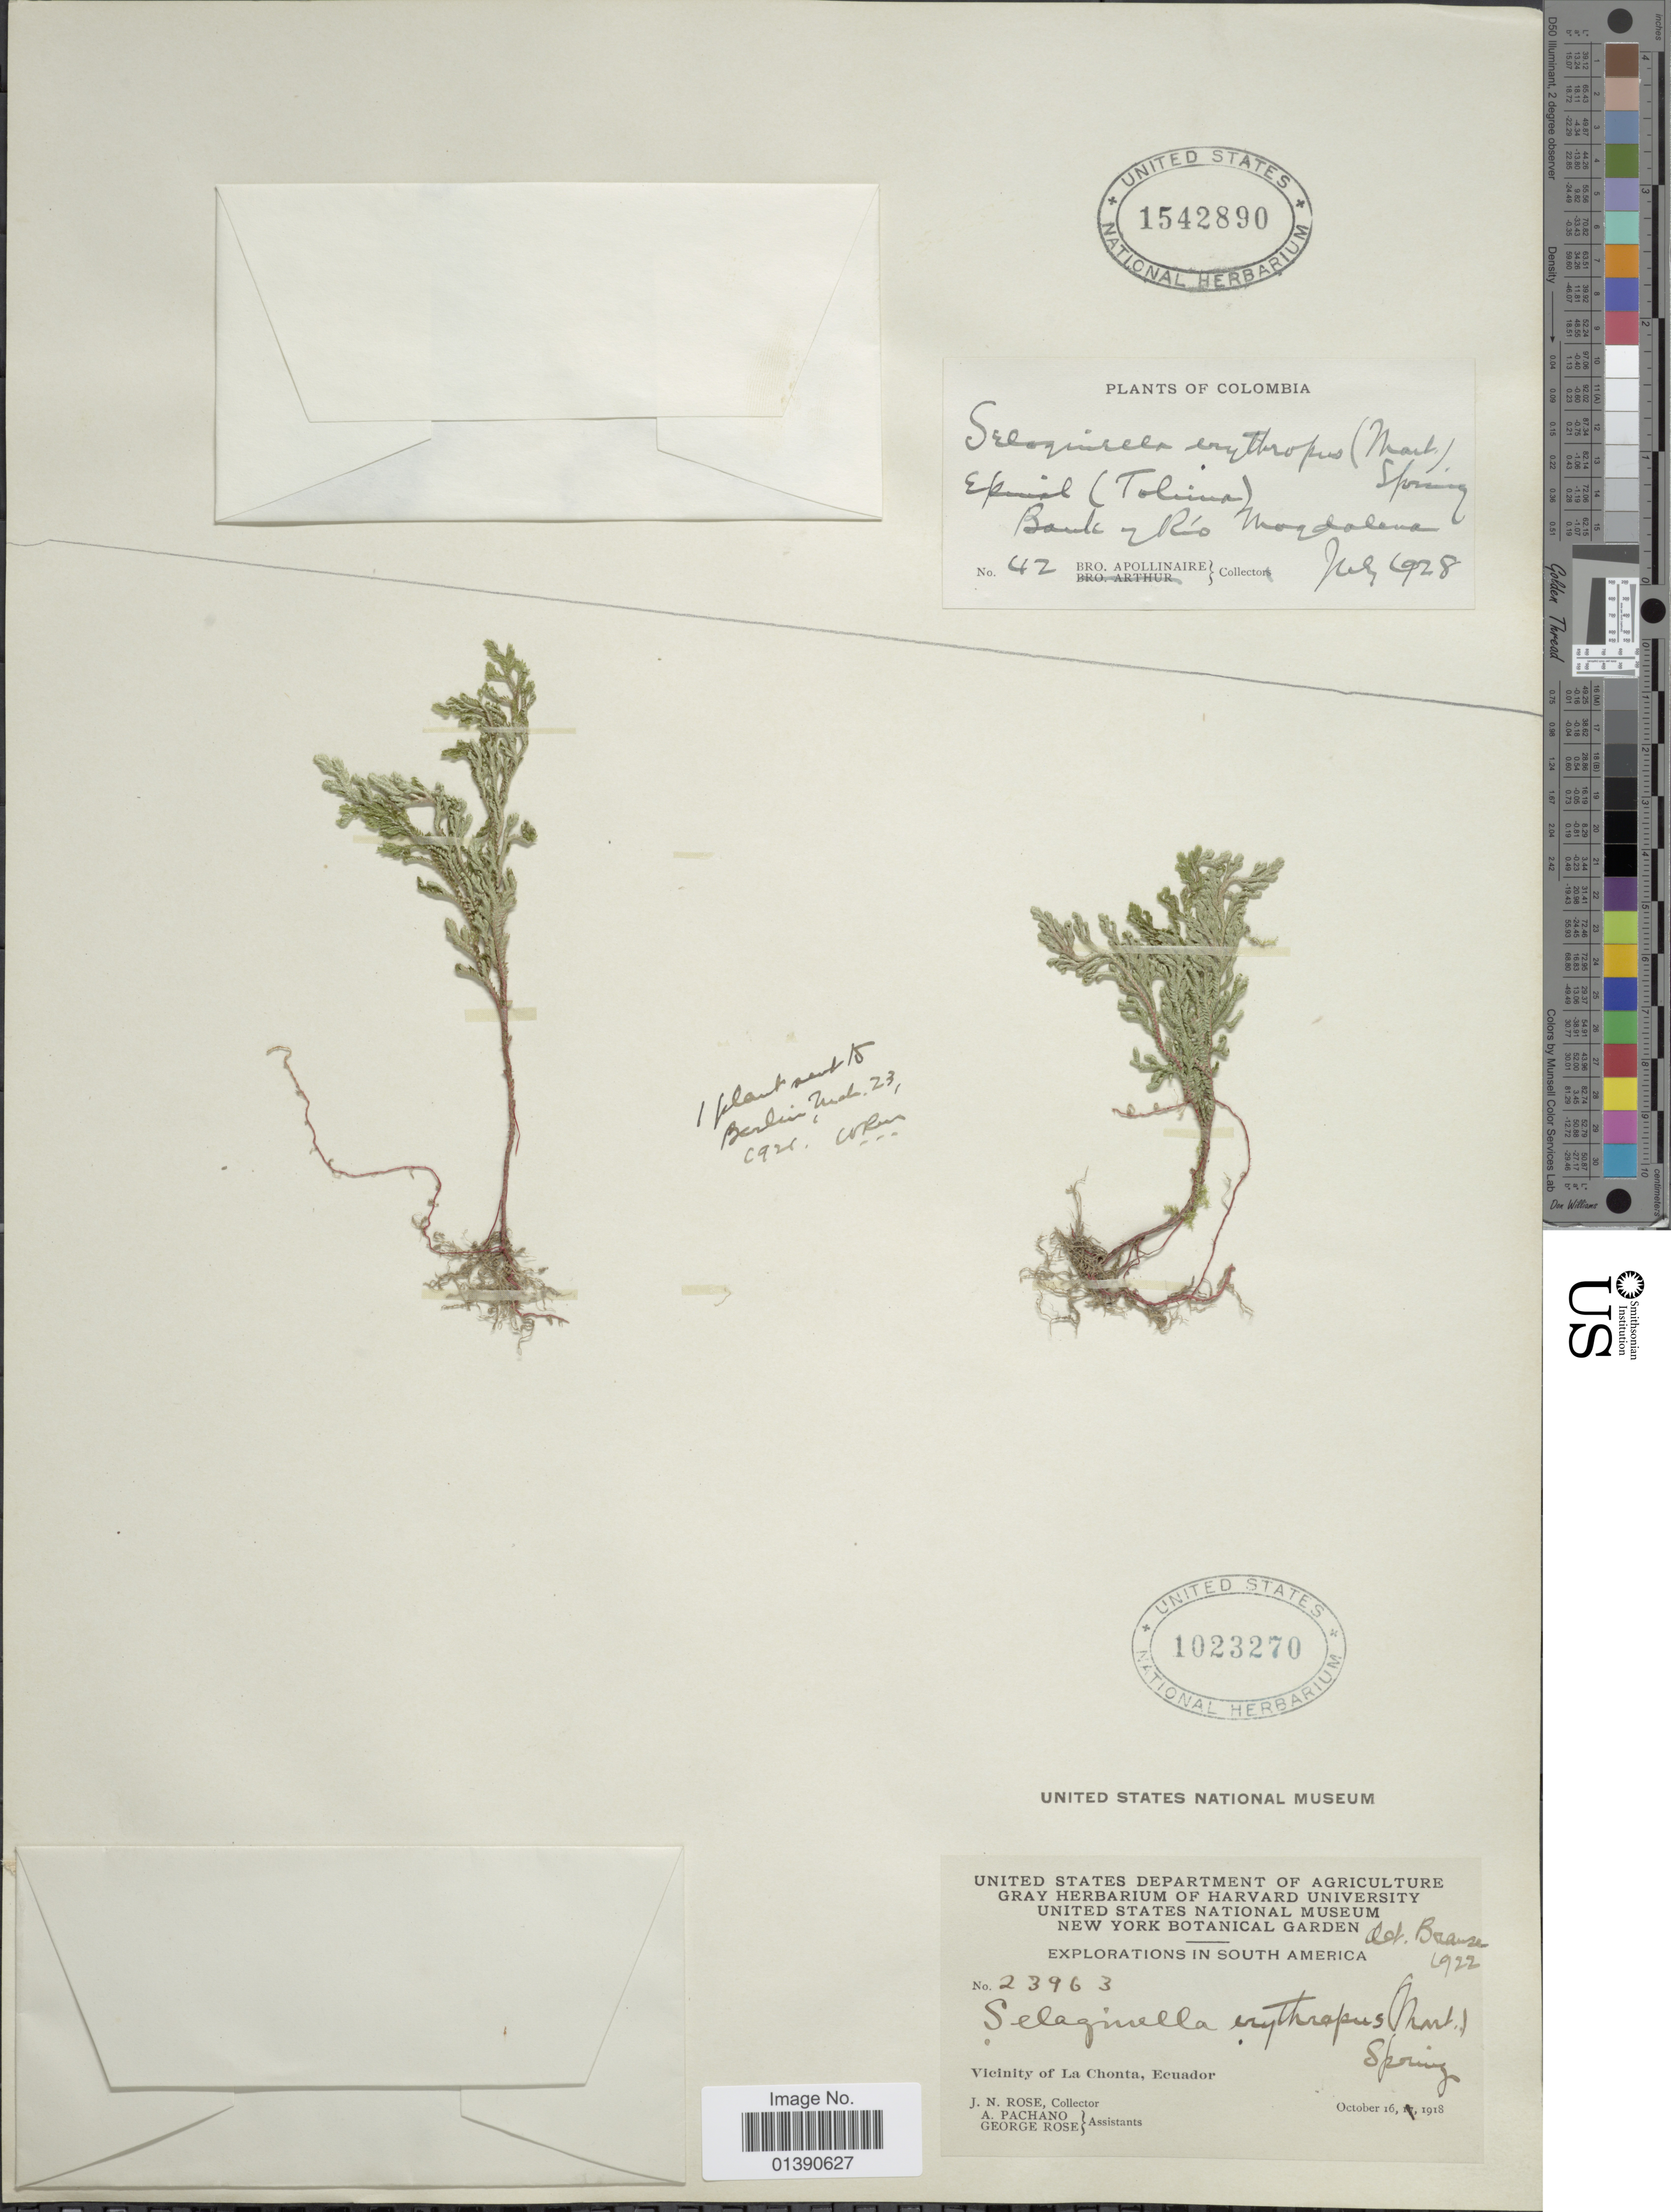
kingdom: Plantae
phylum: Tracheophyta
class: Lycopodiopsida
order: Selaginellales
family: Selaginellaceae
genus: Selaginella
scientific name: Selaginella erythropus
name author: (Mart.) Hieron.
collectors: Bro. Apollinaire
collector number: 42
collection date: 1928-07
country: Colombia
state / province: Tolima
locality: Tolima Banks of Rio Magdalena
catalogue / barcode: US 1542890-2